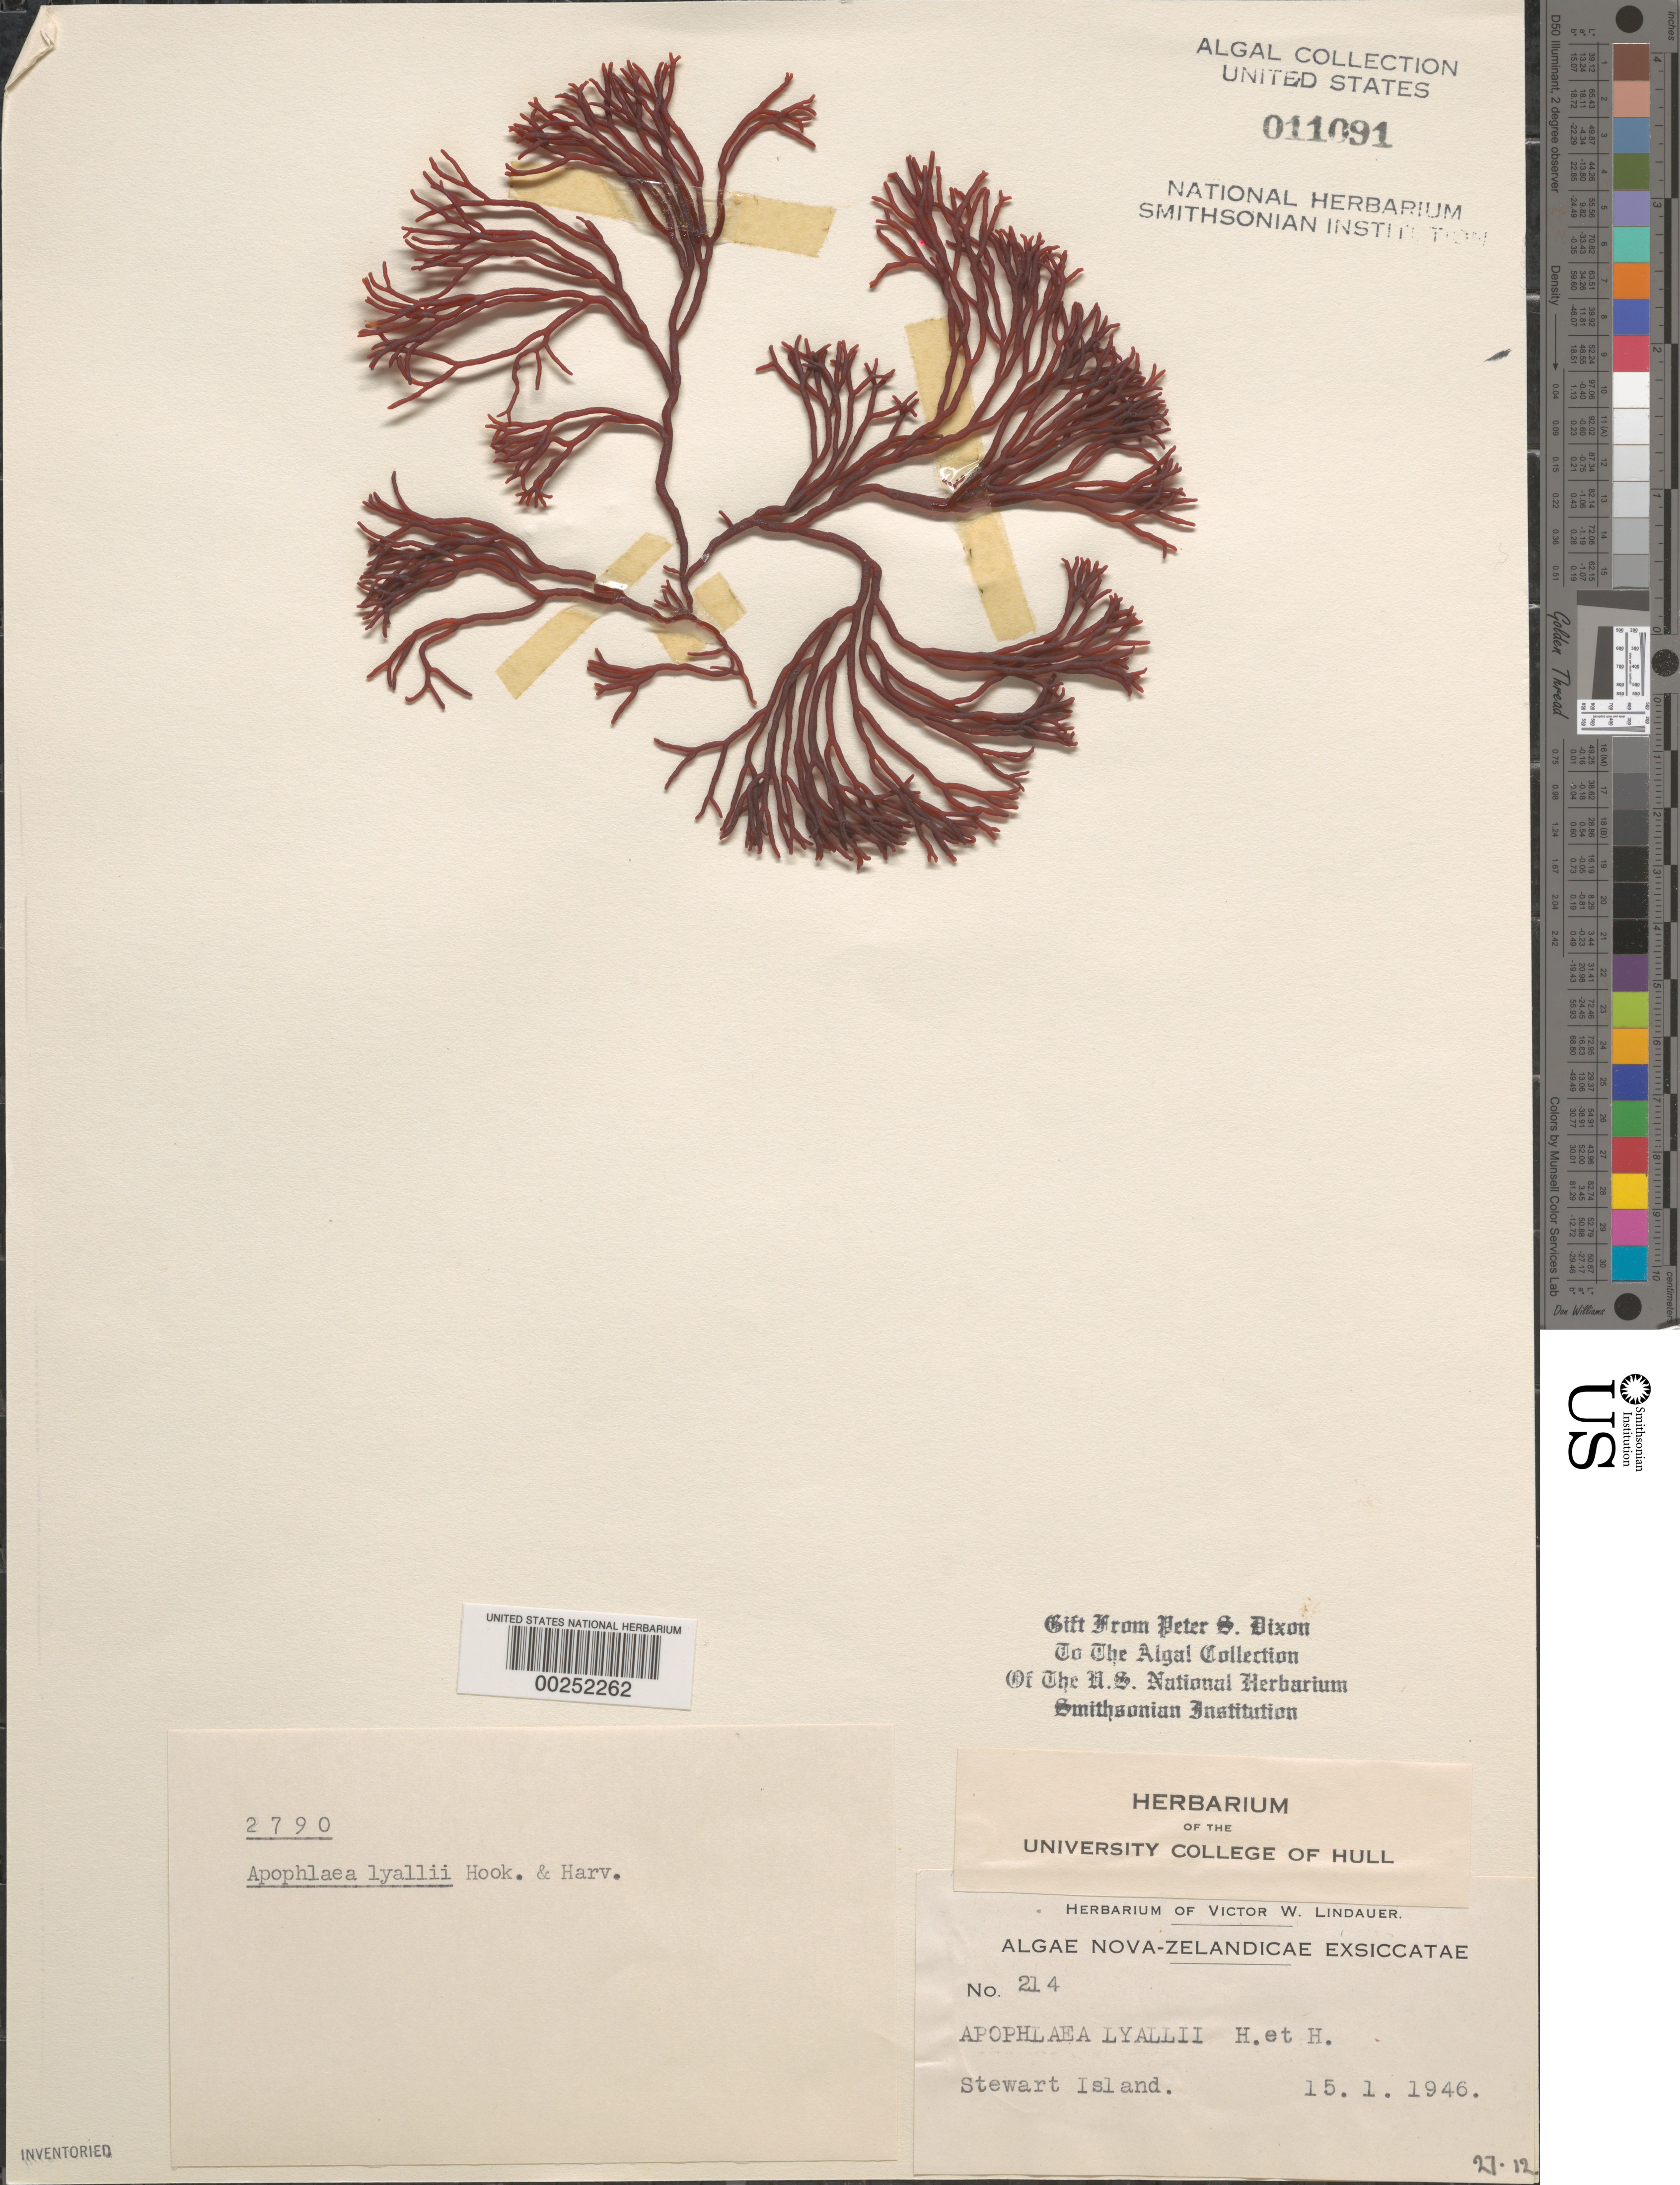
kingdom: Plantae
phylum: Rhodophyta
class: Florideophyceae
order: Hildenbrandiales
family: Hildenbrandiaceae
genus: Apophlaea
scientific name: Apophlaea lyallii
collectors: V. Lindauer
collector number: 214 & PSD 2790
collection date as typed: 15 Jan 1946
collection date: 1946-01-15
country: New Zealand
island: Stewart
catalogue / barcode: US 11091